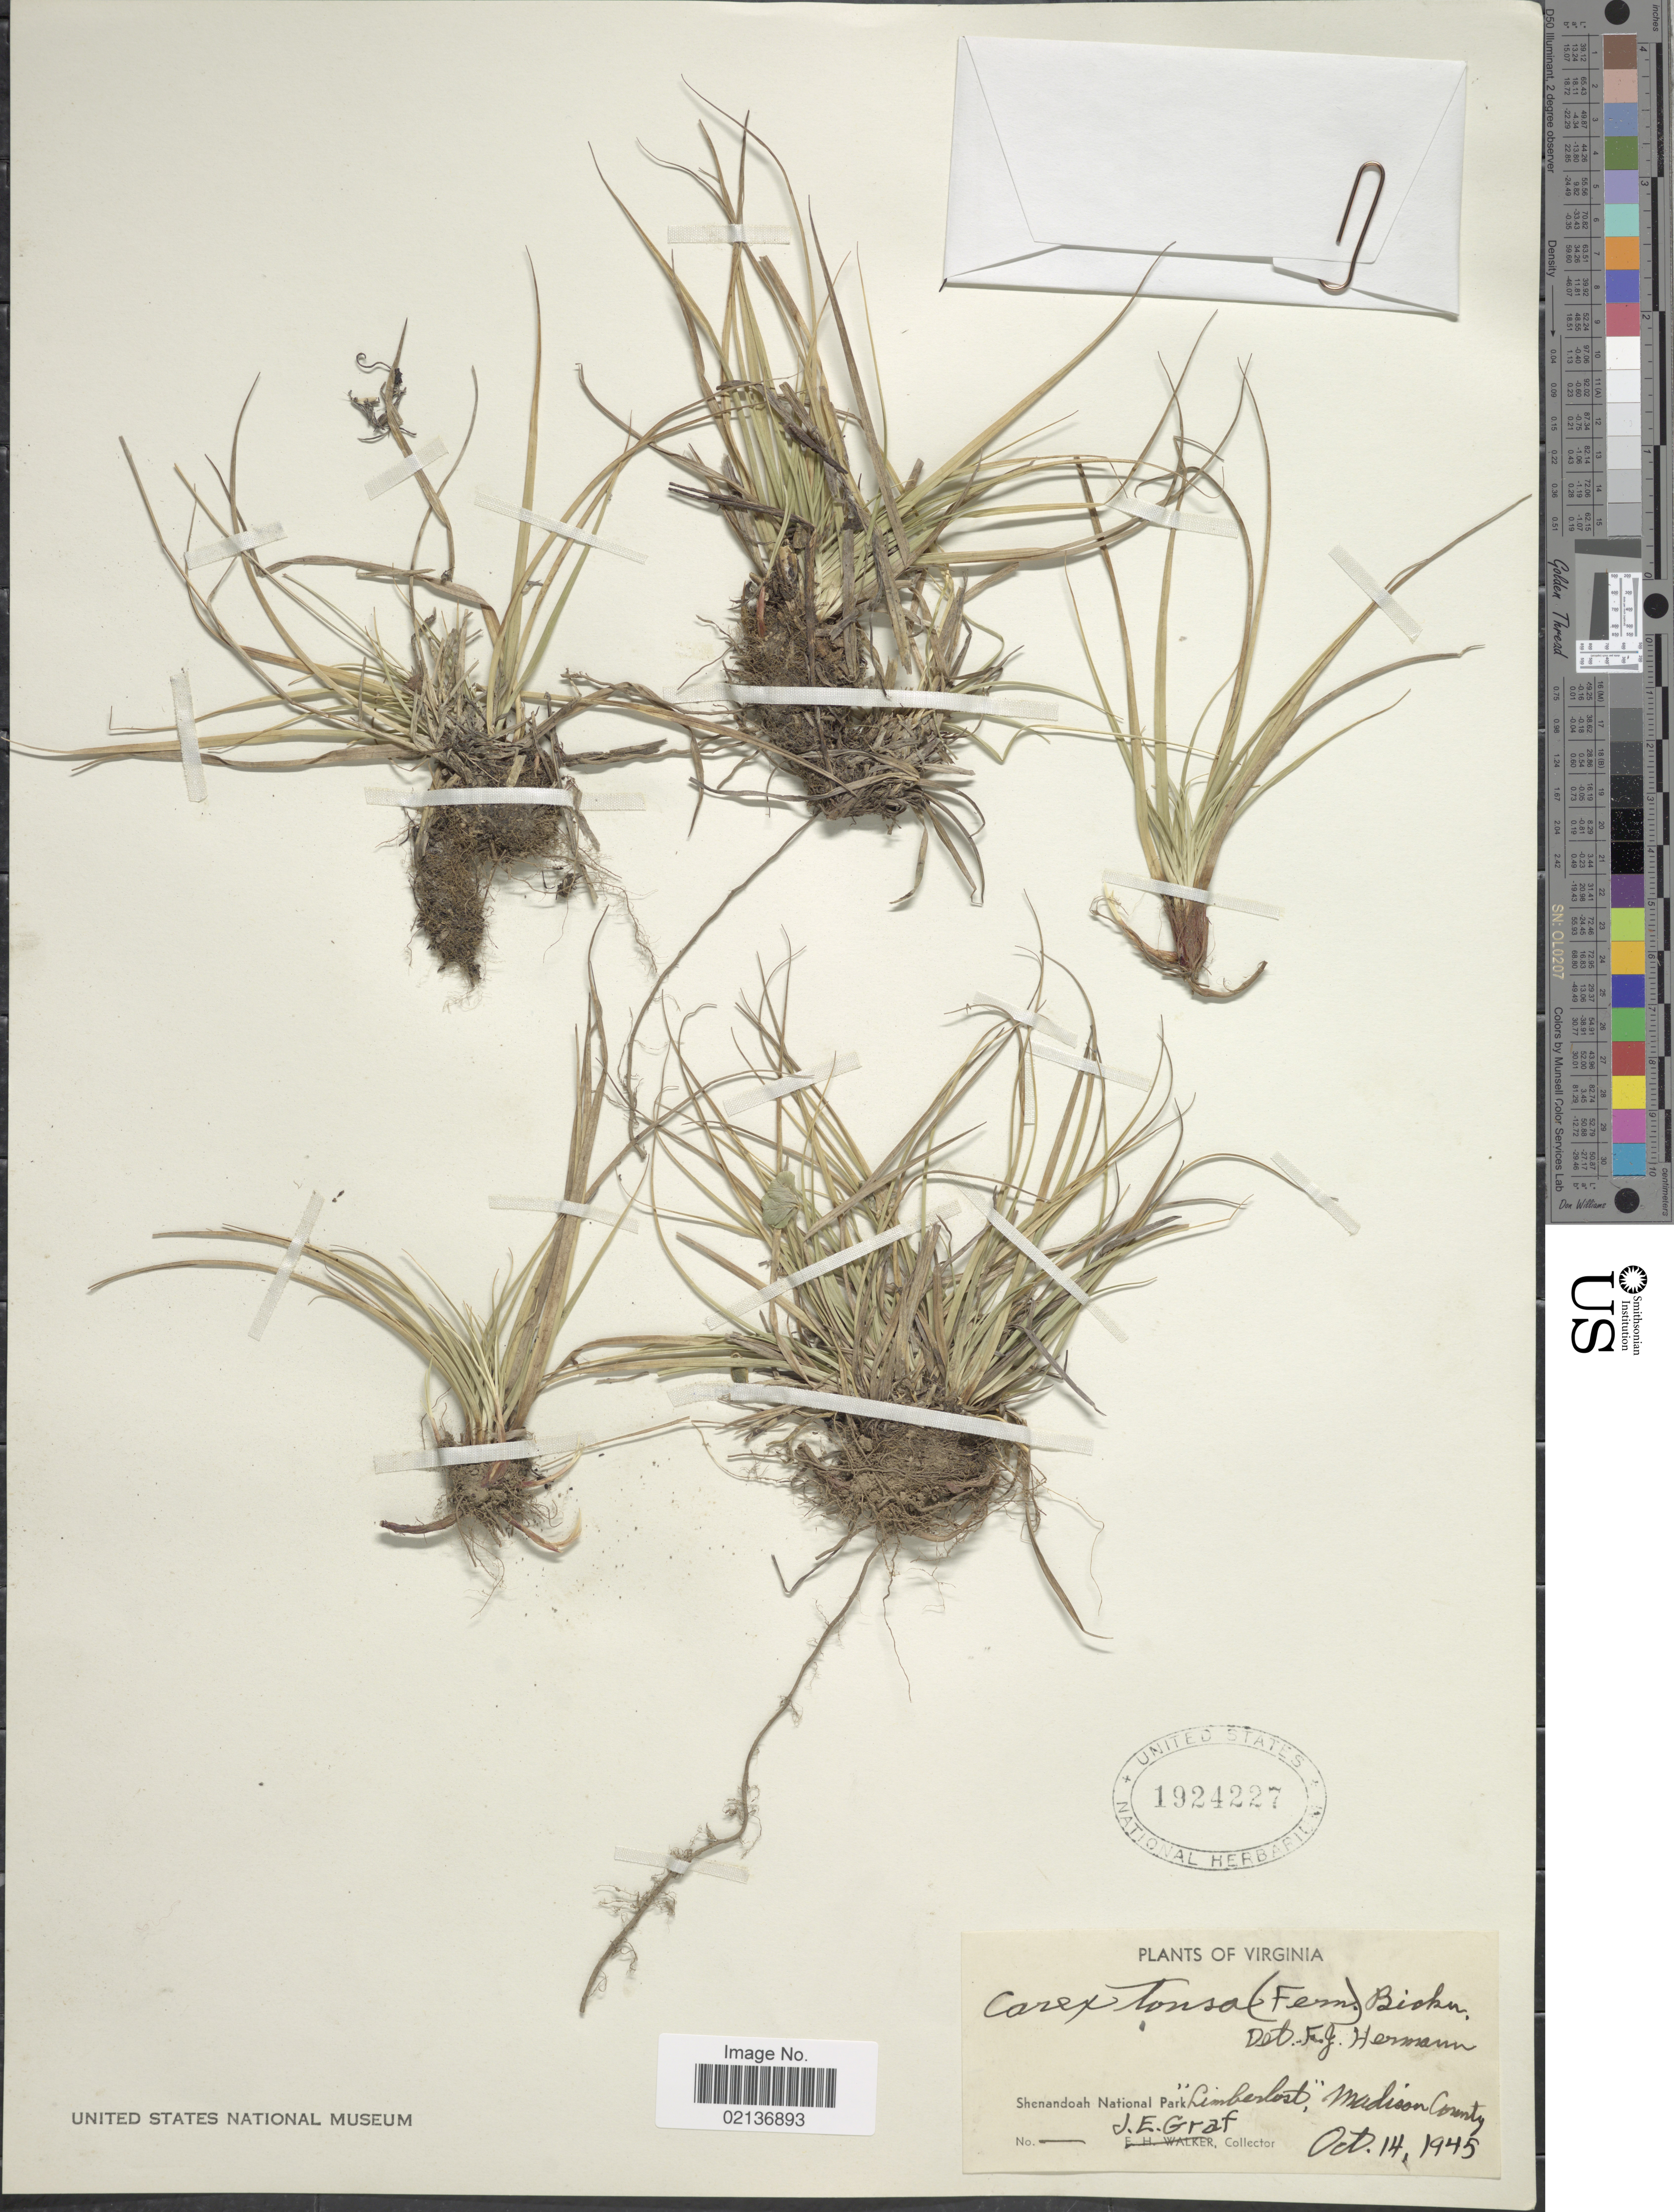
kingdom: Plantae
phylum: Tracheophyta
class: Liliopsida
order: Poales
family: Cyperaceae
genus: Carex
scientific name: Carex tonsa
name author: (Fernald) E.P. Bicknell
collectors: J. Graf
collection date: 1945-10-14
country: United States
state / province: Virginia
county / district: Madison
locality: Shenandoah National Park, Limberlost, Madison County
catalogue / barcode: US 1924227